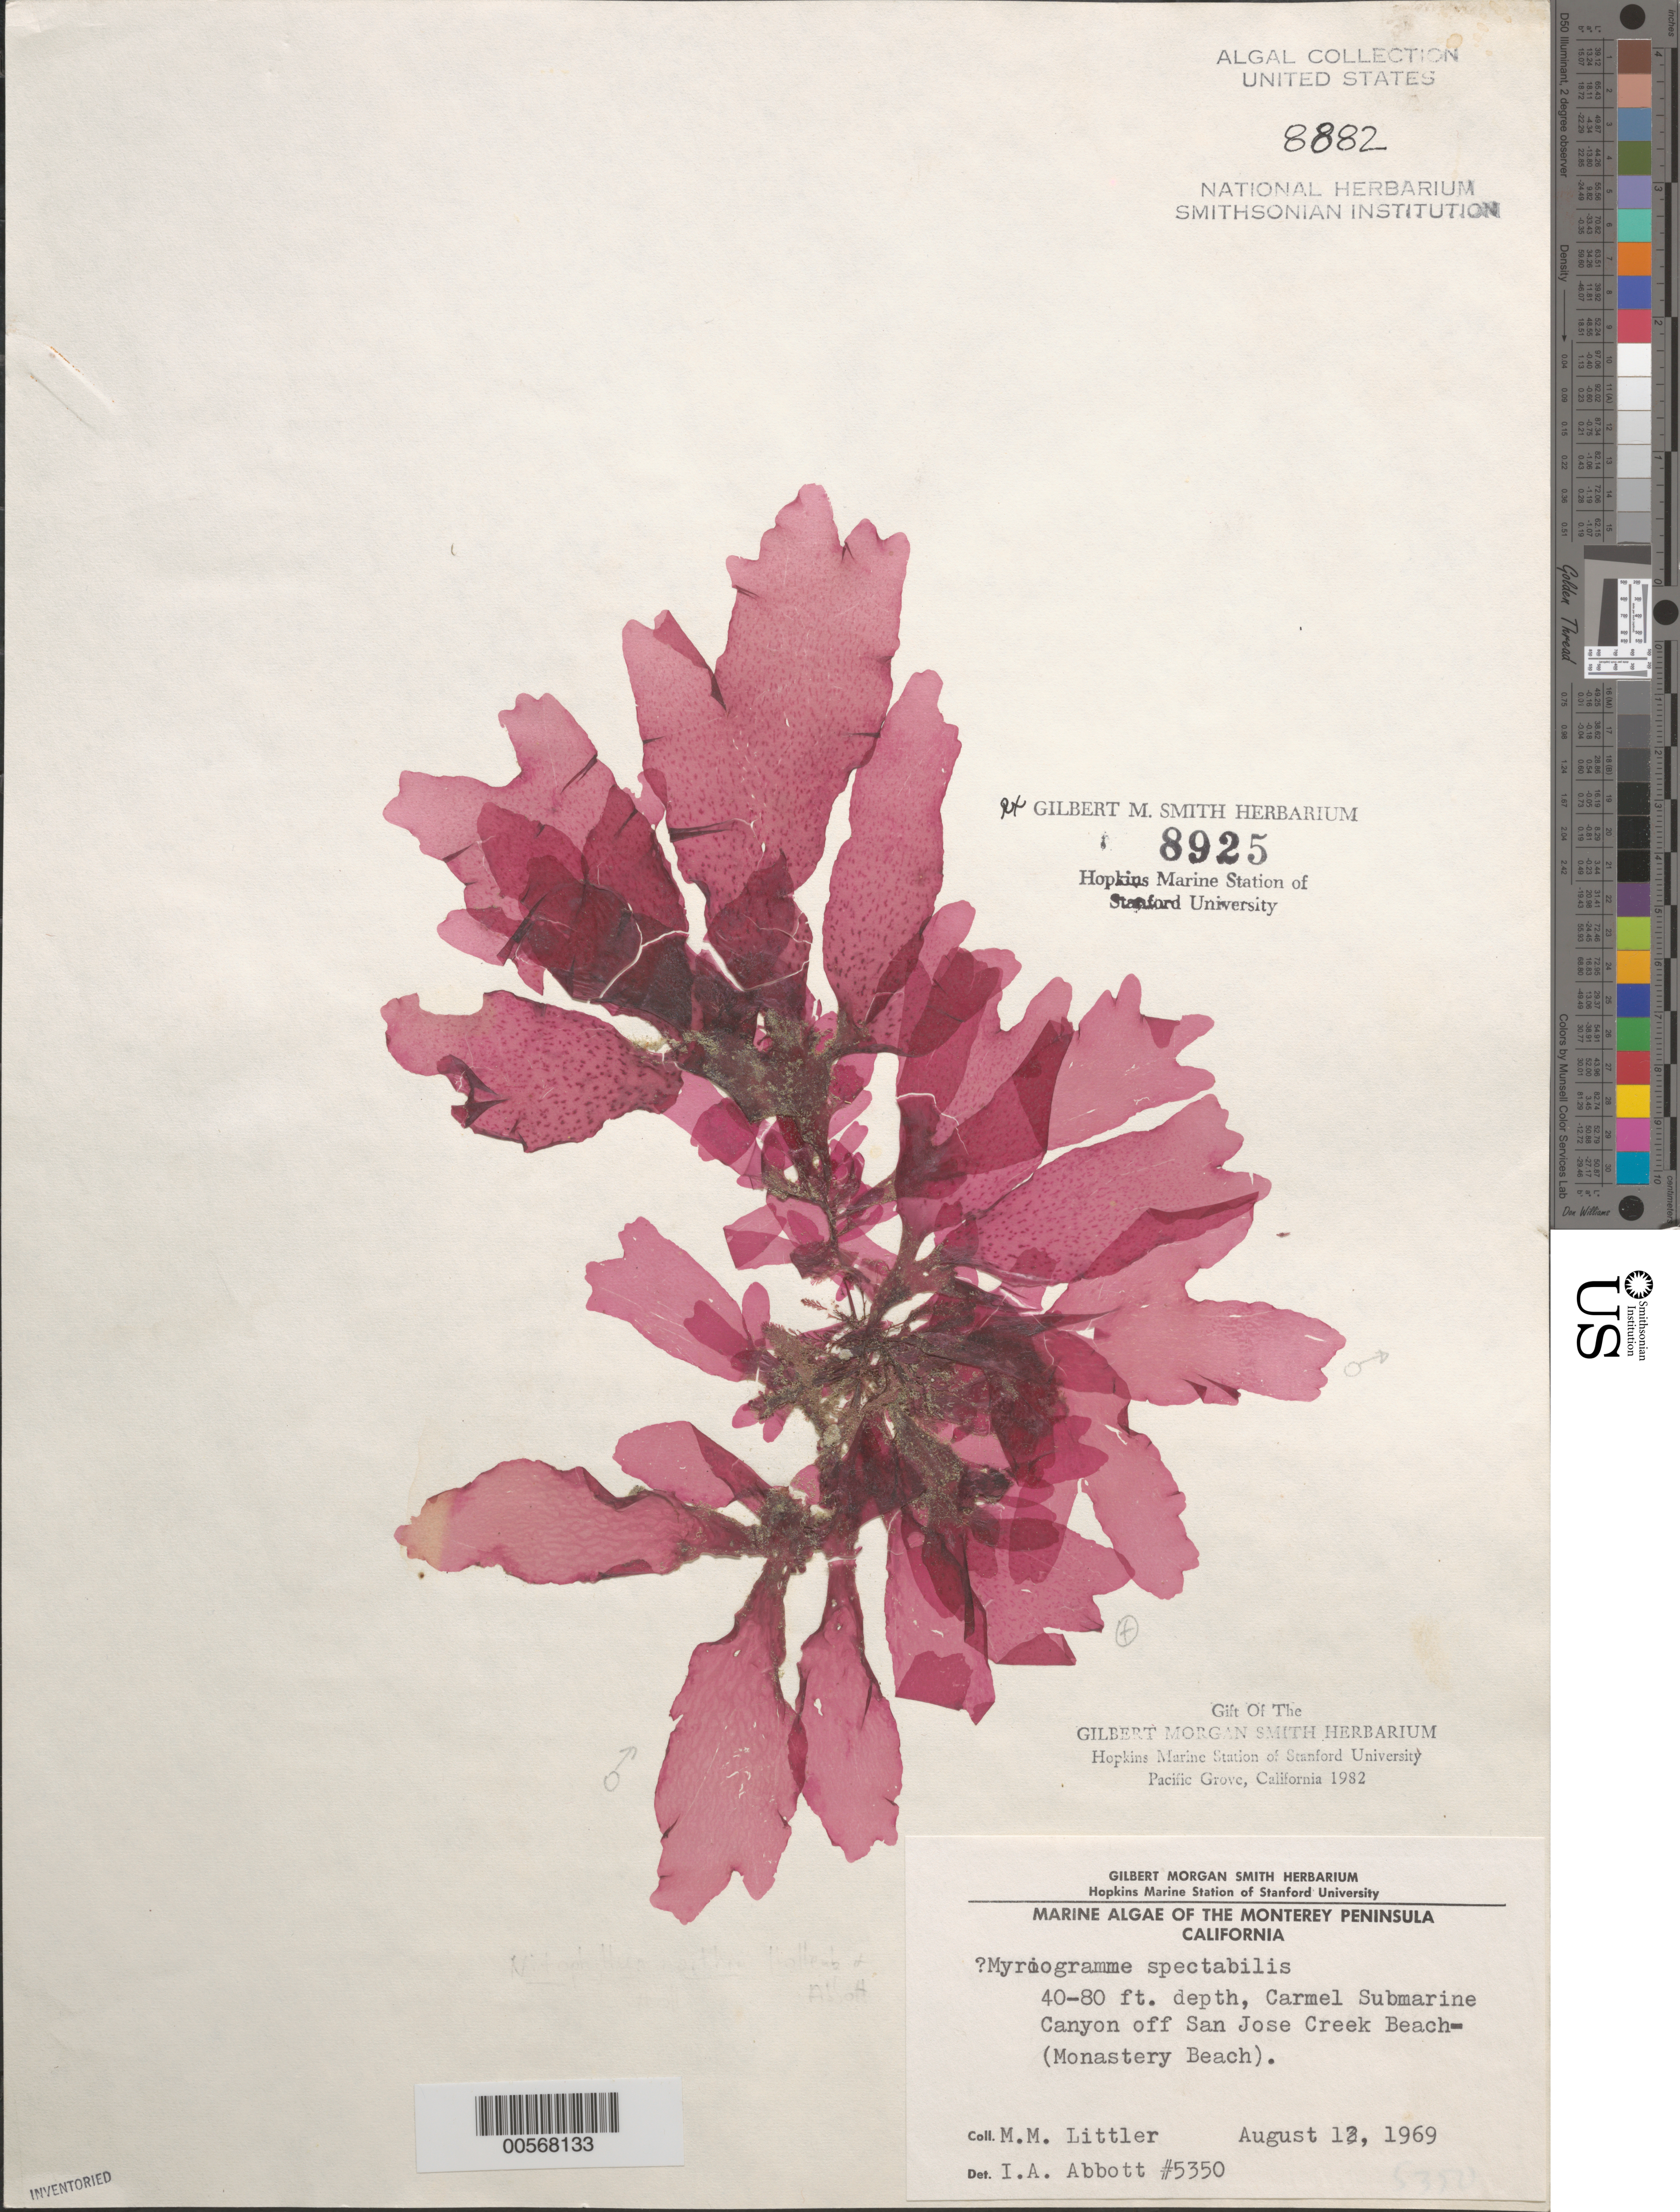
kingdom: Plantae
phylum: Rhodophyta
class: Florideophyceae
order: Ceramiales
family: Delesseriaceae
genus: Myriogramme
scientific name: Myriogramme spectabilis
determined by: Abbott, Isabella A.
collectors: M. M. Littler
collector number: IAA 5350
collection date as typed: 12 Aug 1969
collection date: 1969-08-12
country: United States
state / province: California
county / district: Monterey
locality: Carmel Submarine Canyon, off San Jose Creek Beach (Monastery Beach)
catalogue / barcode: US 8882